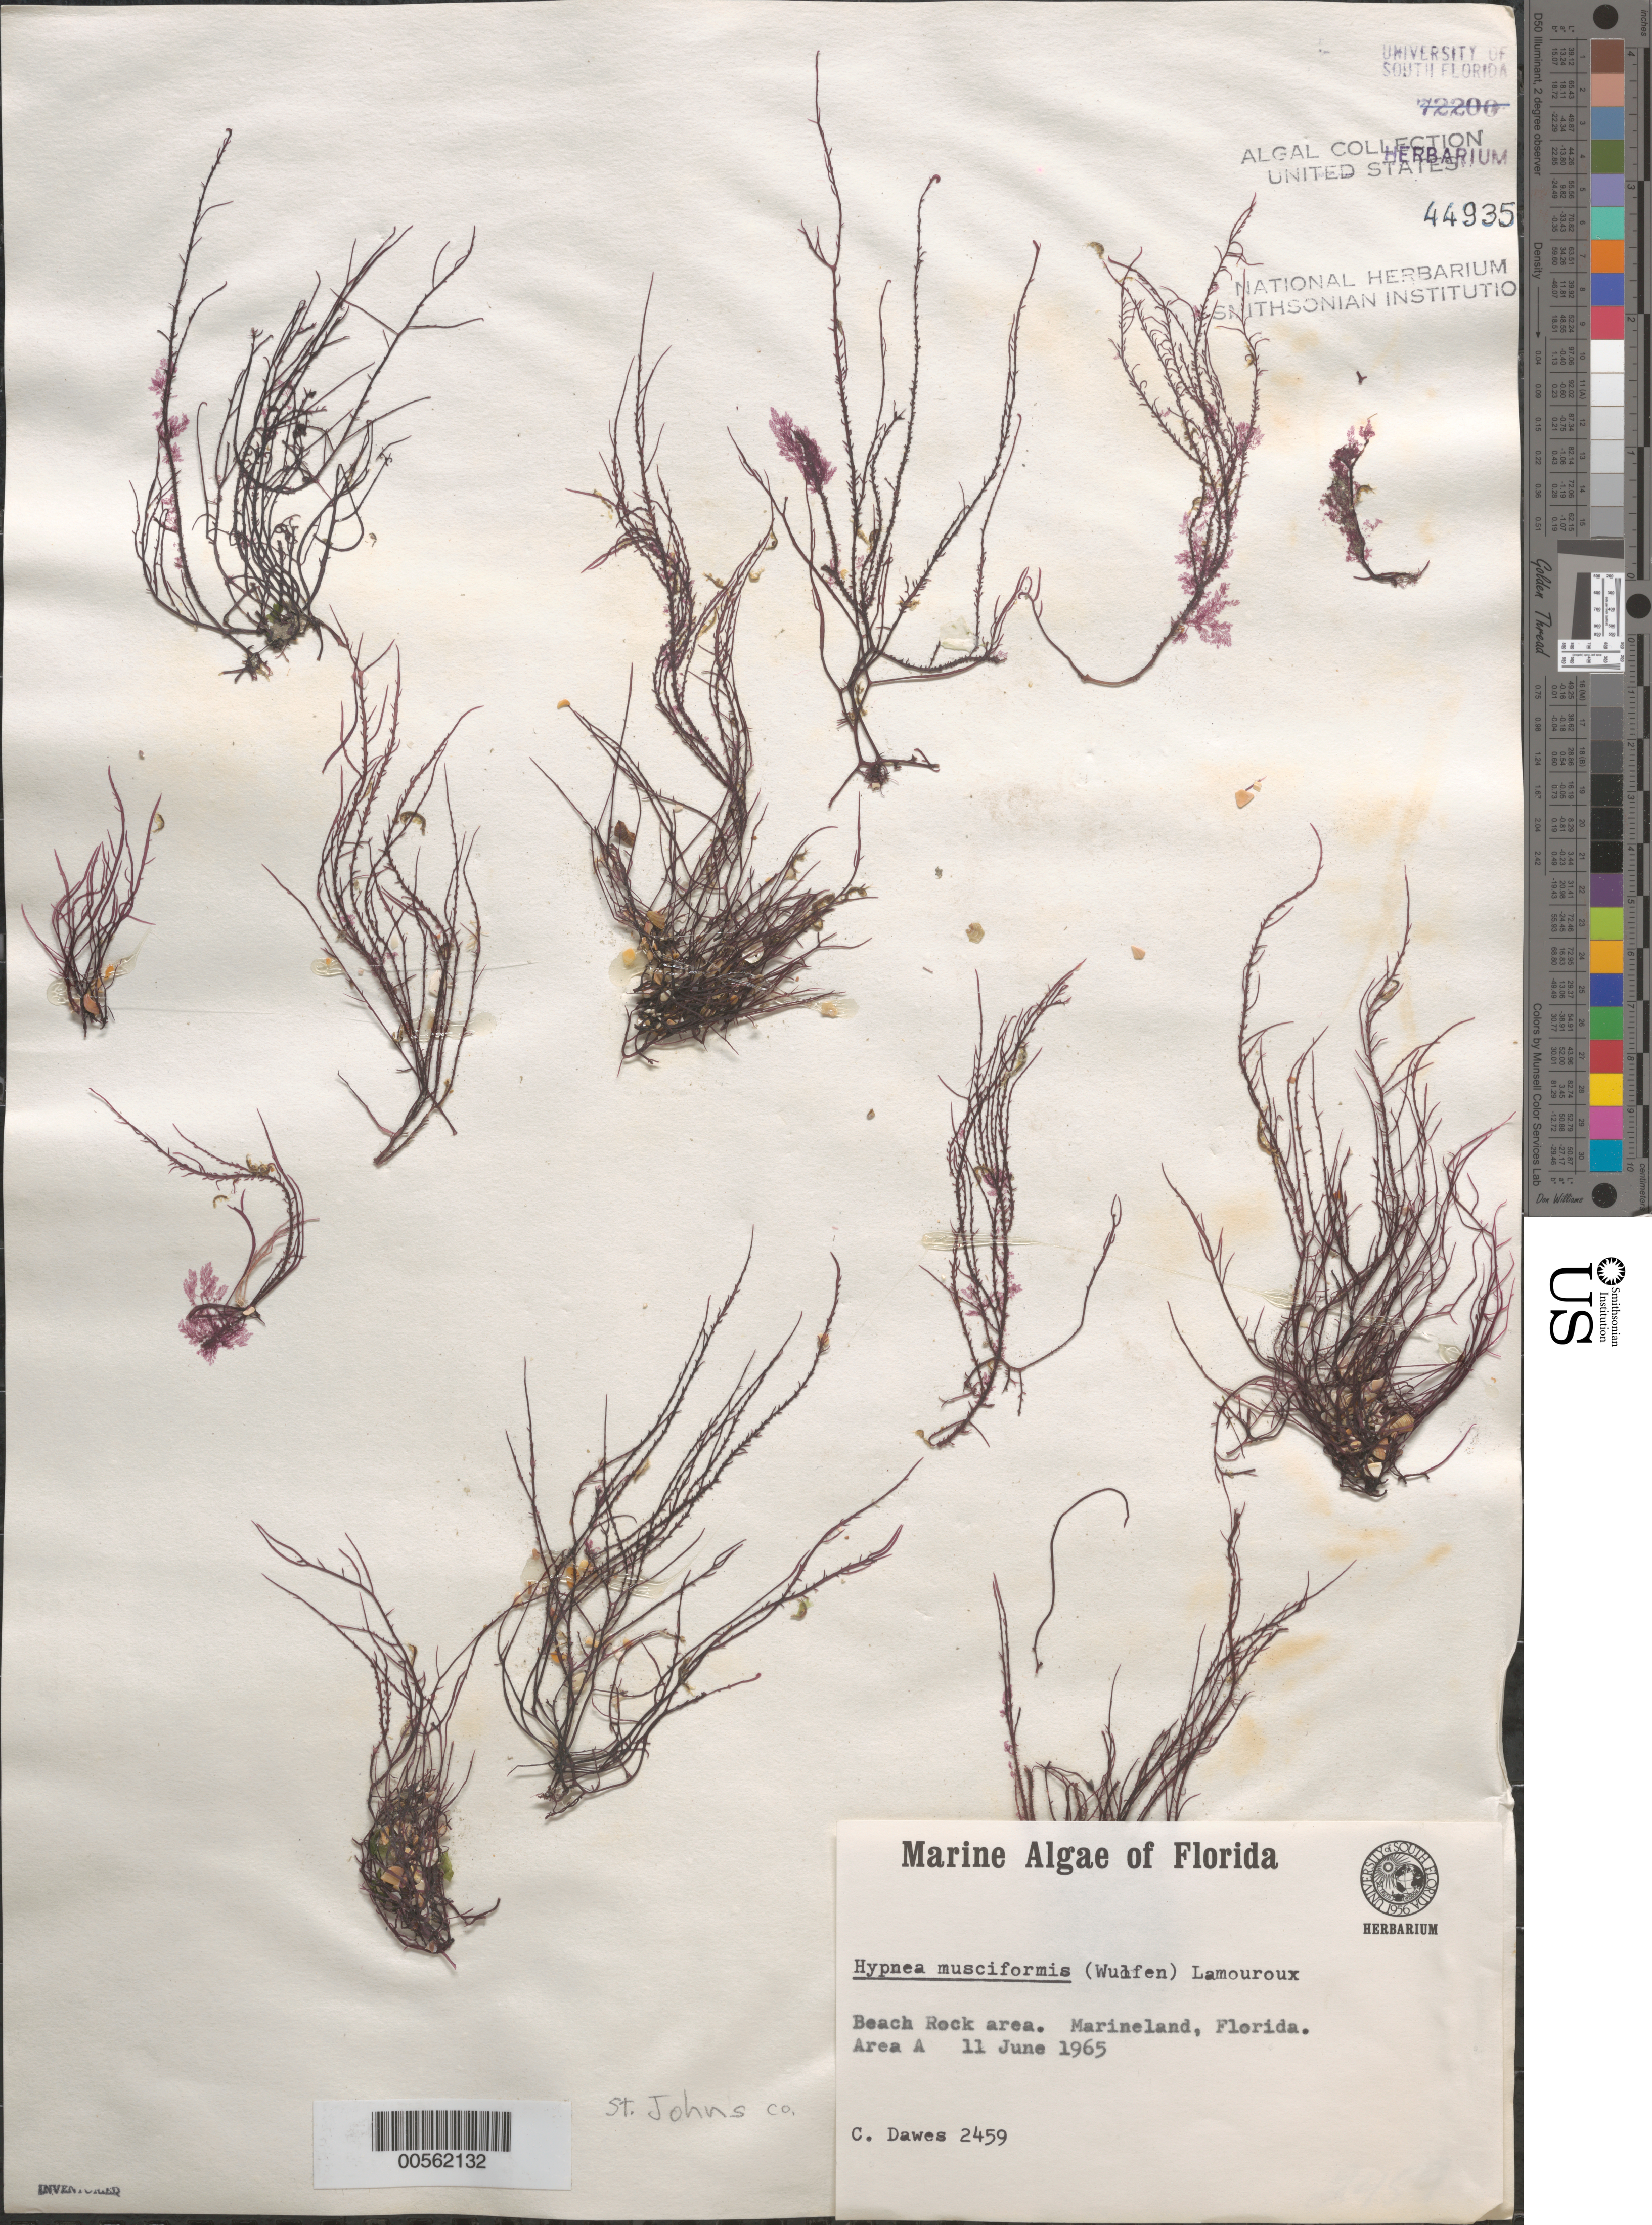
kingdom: Plantae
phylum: Rhodophyta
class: Florideophyceae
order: Gigartinales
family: Cystocloniaceae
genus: Hypnea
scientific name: Hypnea musciformis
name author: (Wulfen) J.V.Lamouroux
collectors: C. Dawes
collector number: CJD 2459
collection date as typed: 11 Jun 1965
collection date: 1965-06-11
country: United States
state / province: Florida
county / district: Saint Johns County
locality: Marineland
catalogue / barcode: US 44935